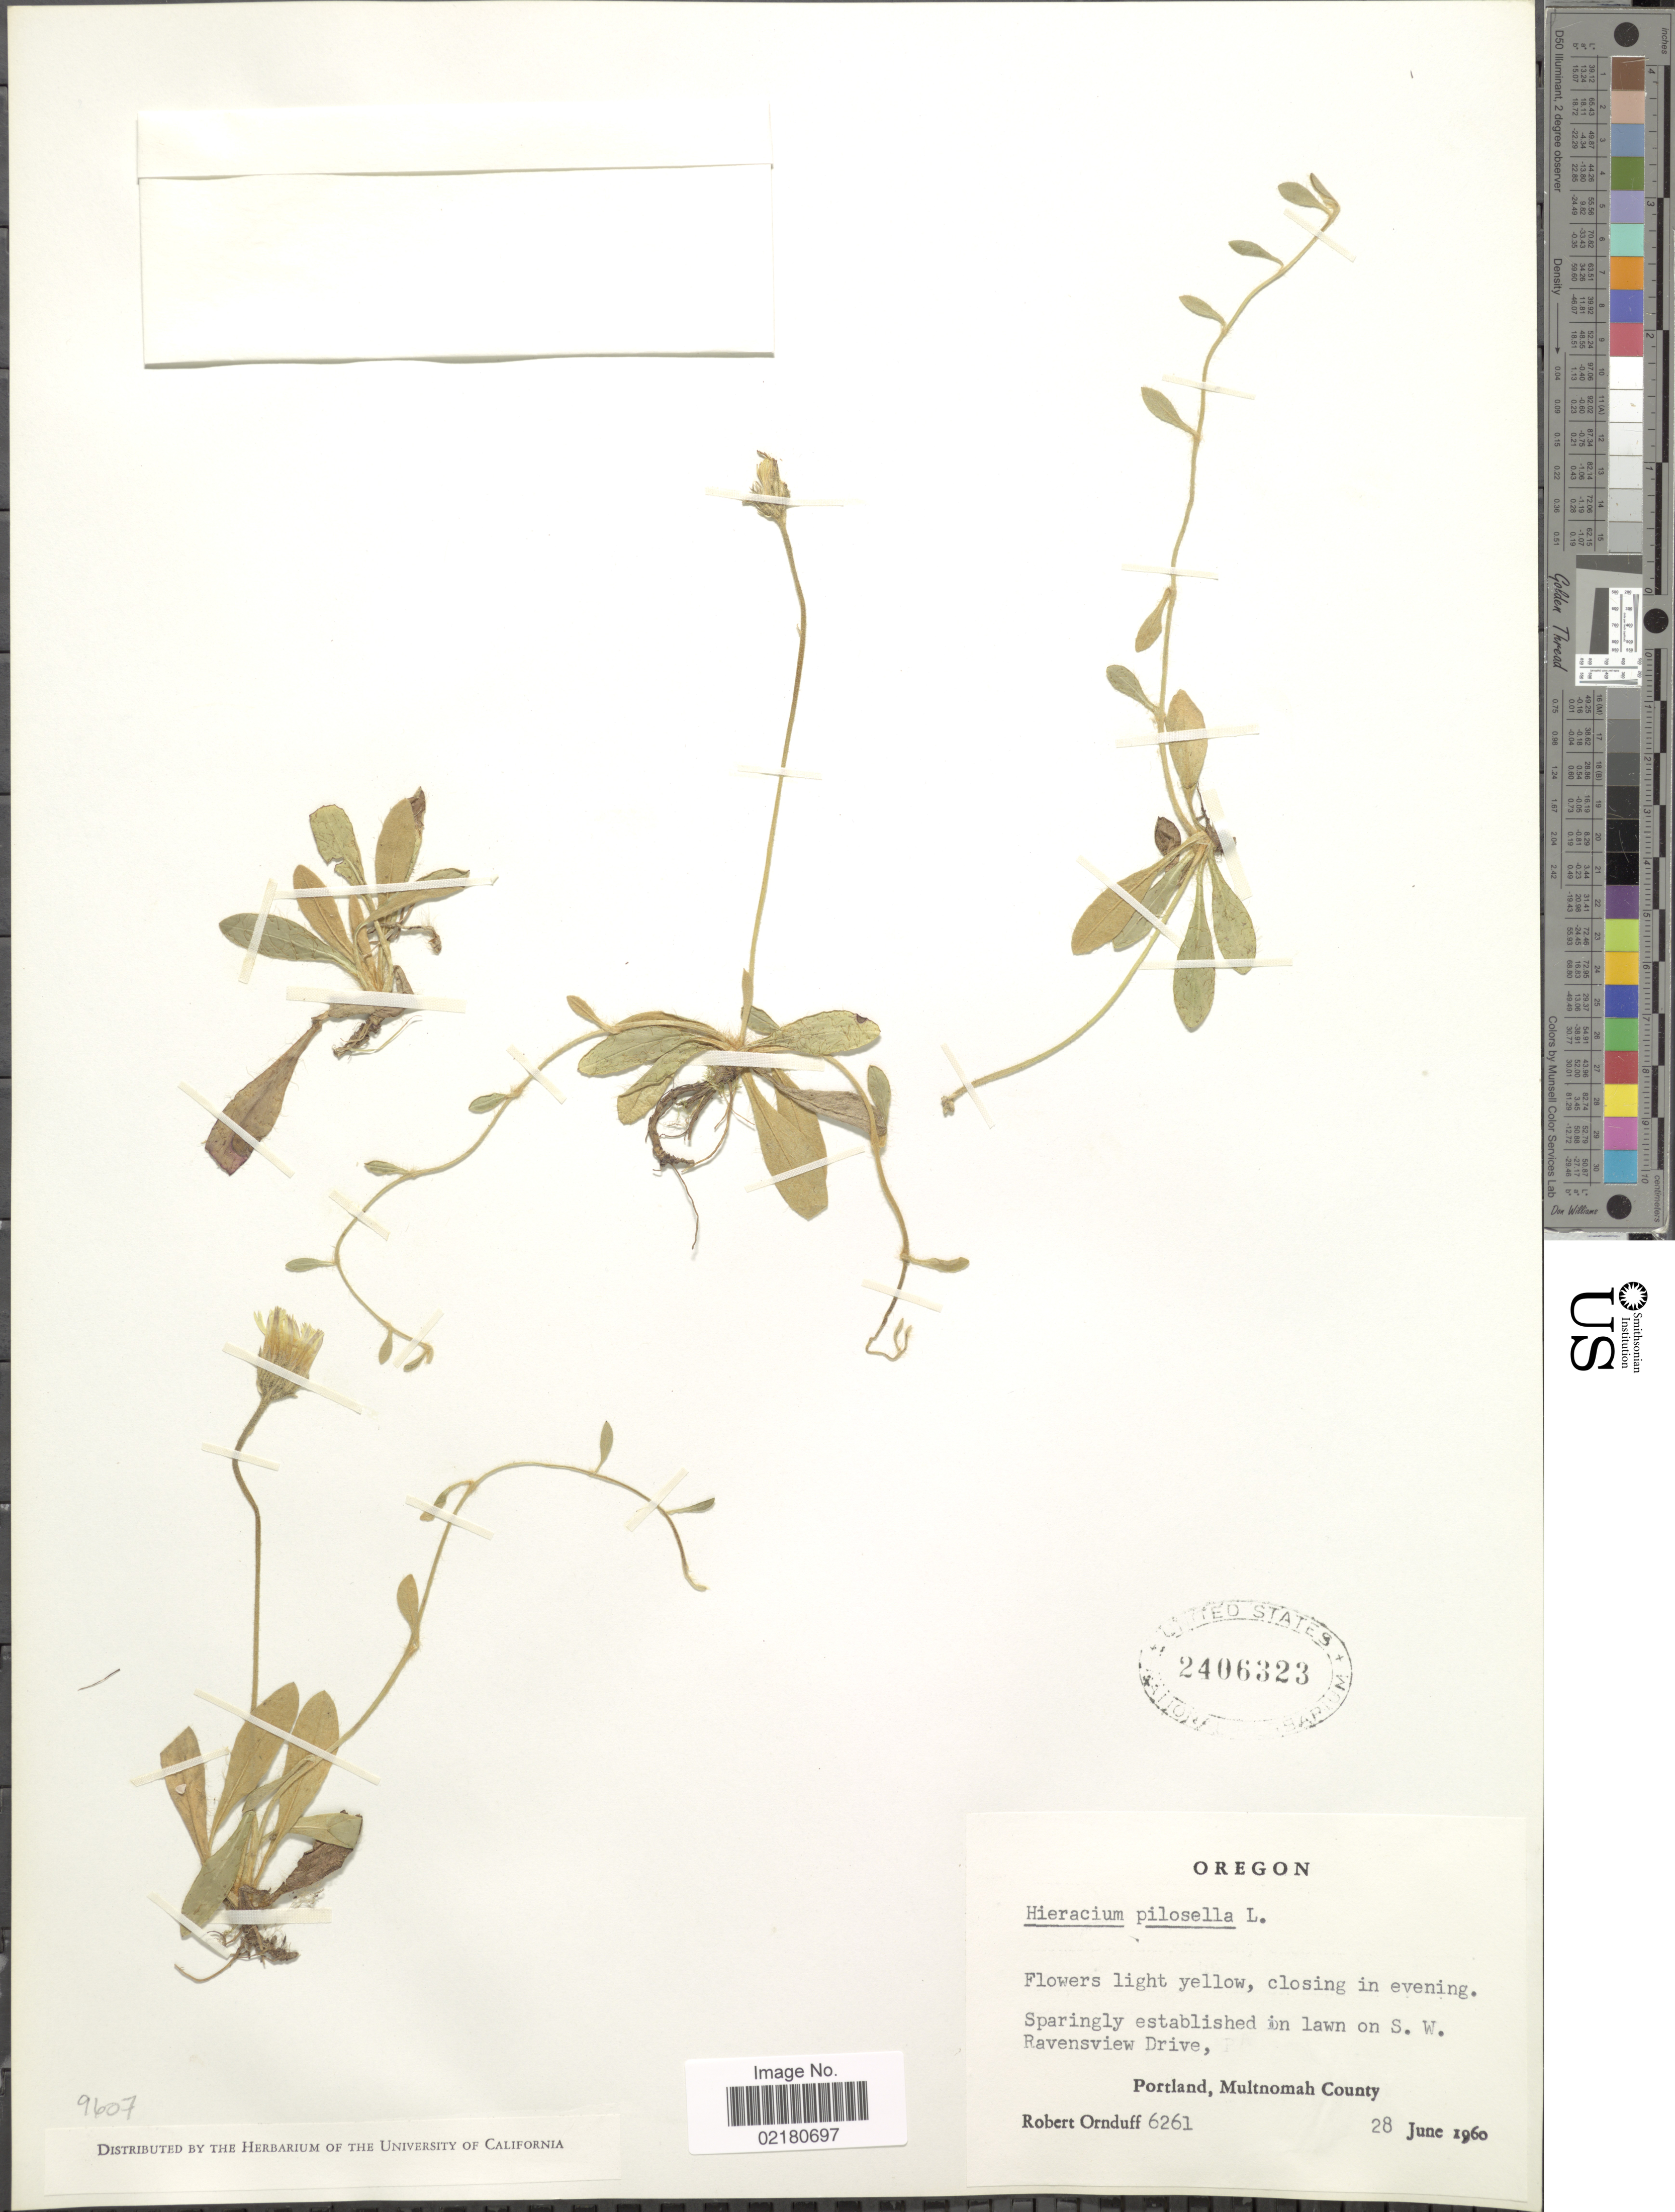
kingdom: Plantae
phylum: Tracheophyta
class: Magnoliopsida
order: Asterales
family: Asteraceae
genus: Pilosella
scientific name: Pilosella officinarum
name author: Vaill.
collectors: R. Ornduff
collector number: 6261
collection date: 1960-06-28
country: Jamaica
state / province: Portland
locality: Oregon, Sparingly established in lawn on S.W. Ravensviw Drive, Portland, Multnomah county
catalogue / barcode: US 2406323